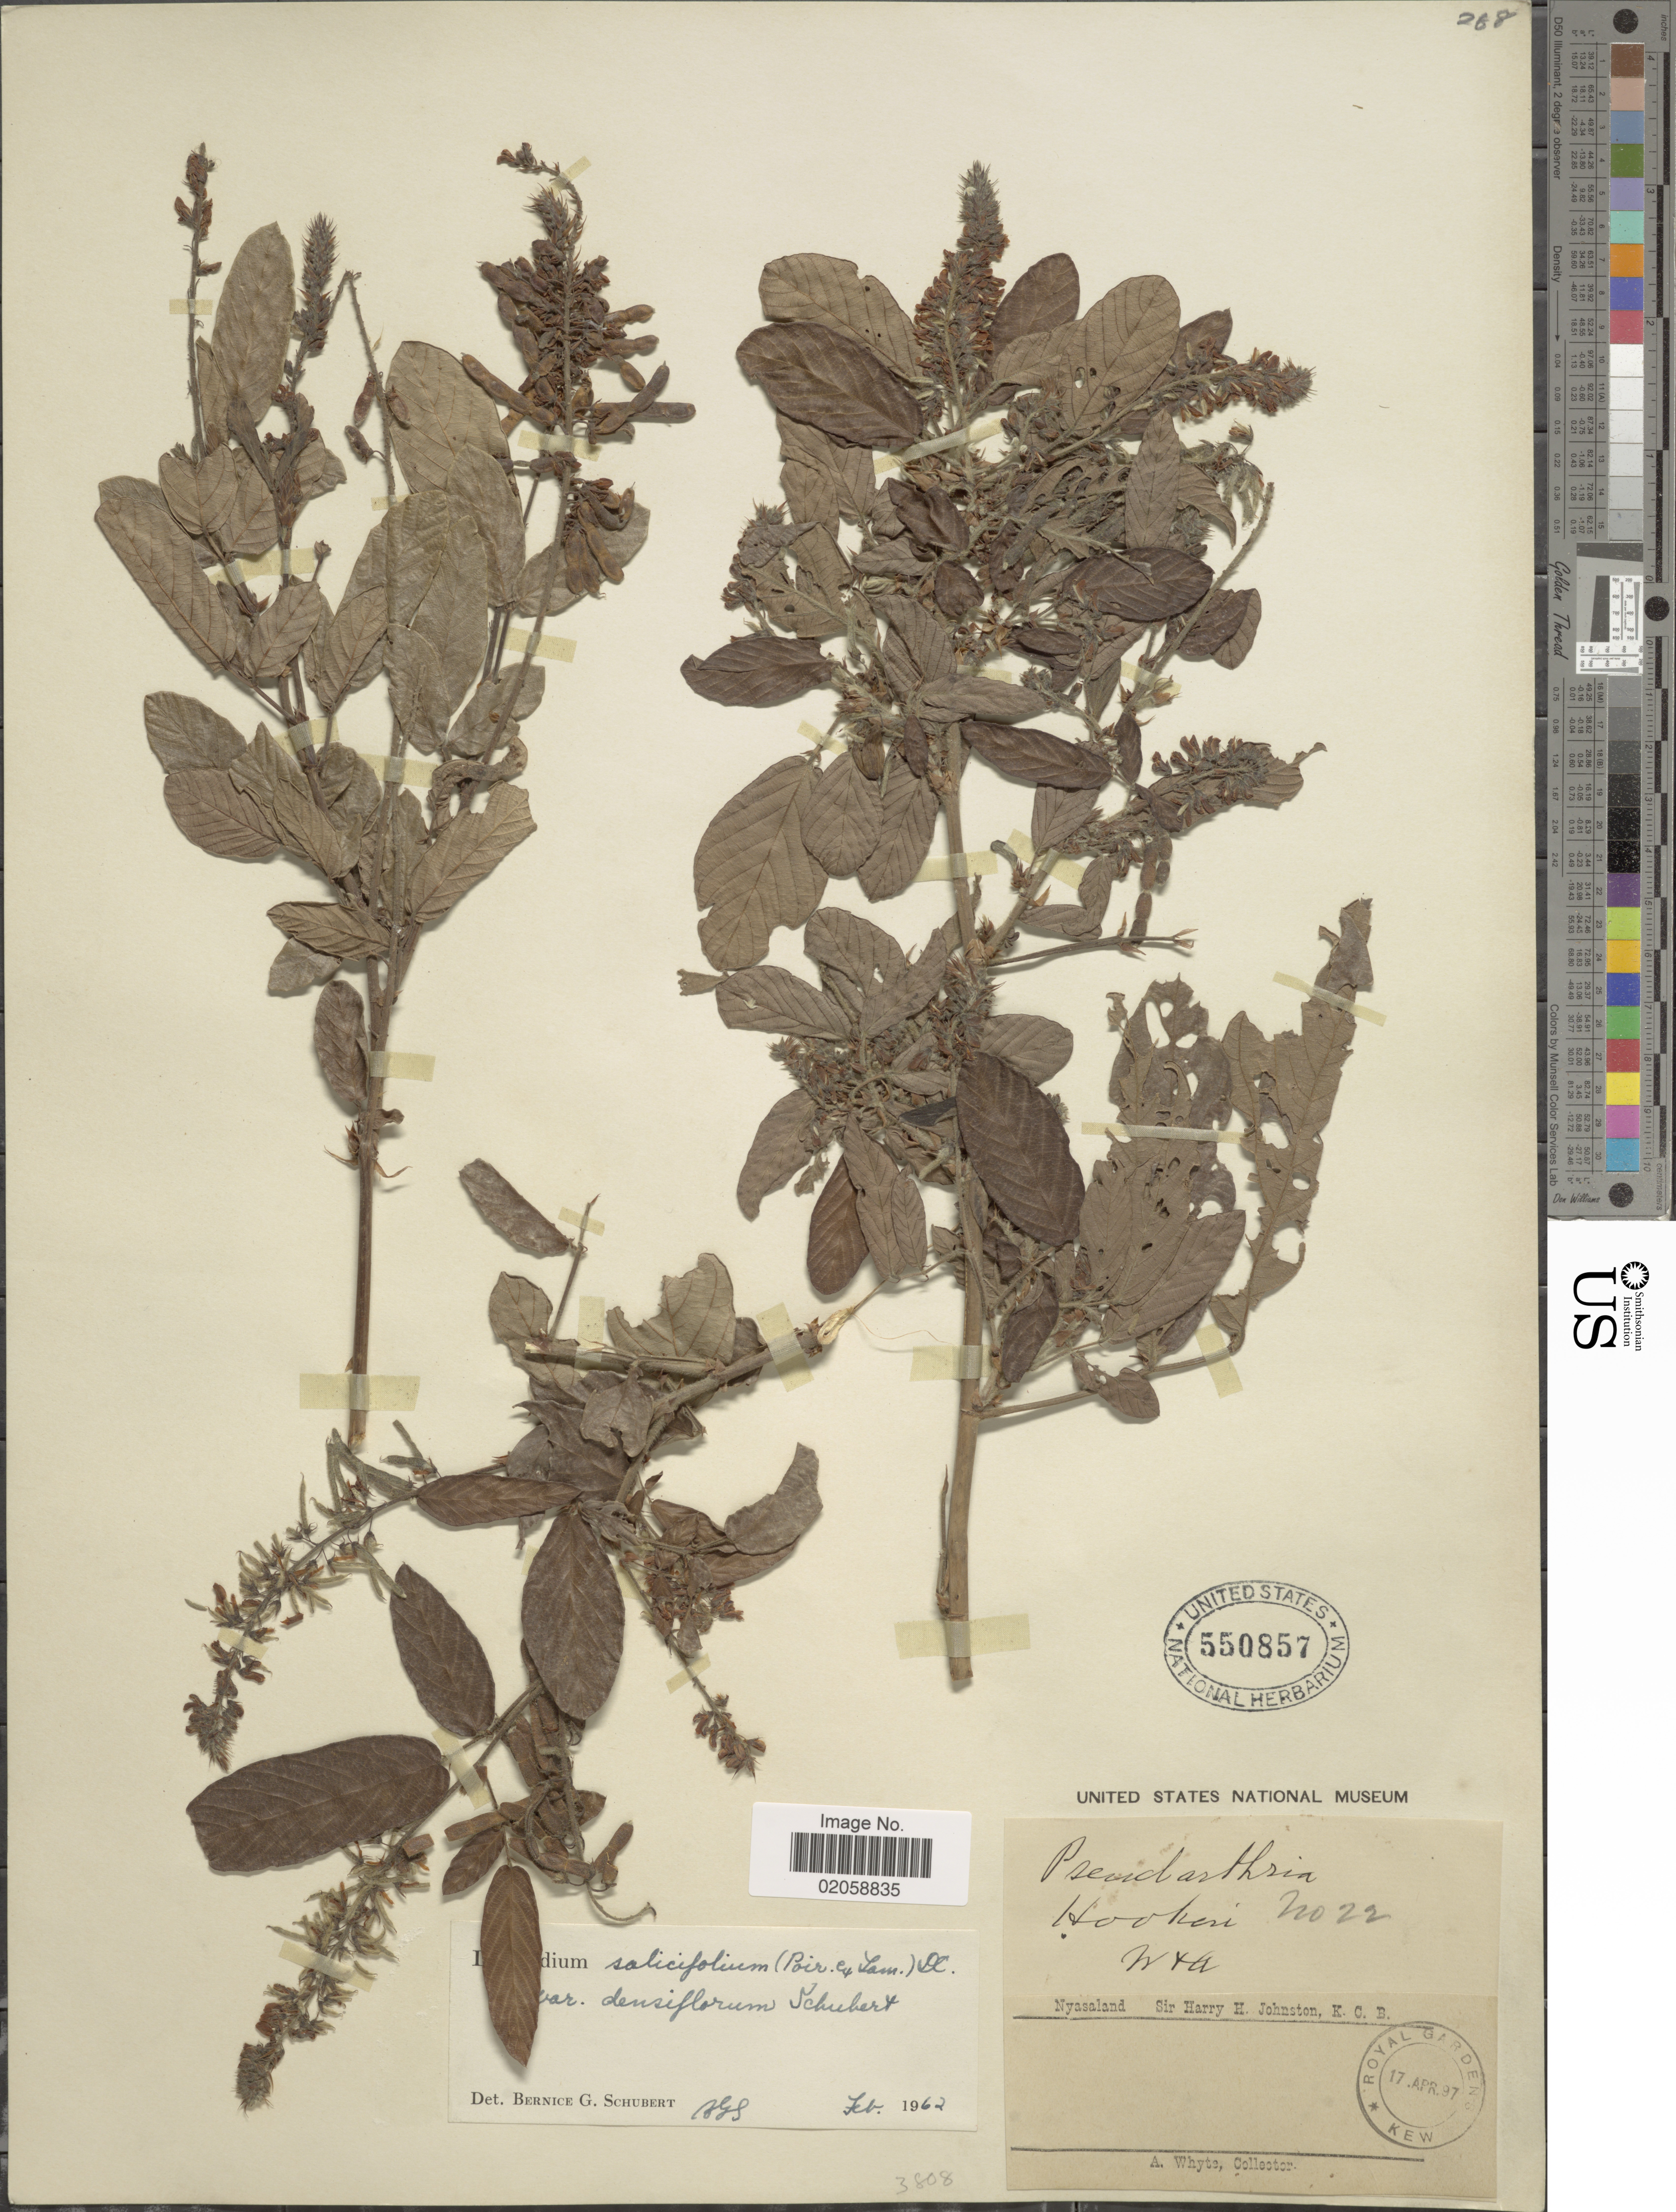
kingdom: Plantae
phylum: Tracheophyta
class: Magnoliopsida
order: Fabales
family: Fabaceae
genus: Pleurolobus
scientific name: Pleurolobus salicifolius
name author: (Poir.) H. Ohashi & K. Ohashi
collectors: A. Whyte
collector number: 22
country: Malawi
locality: Nyasaland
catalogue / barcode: US 550857